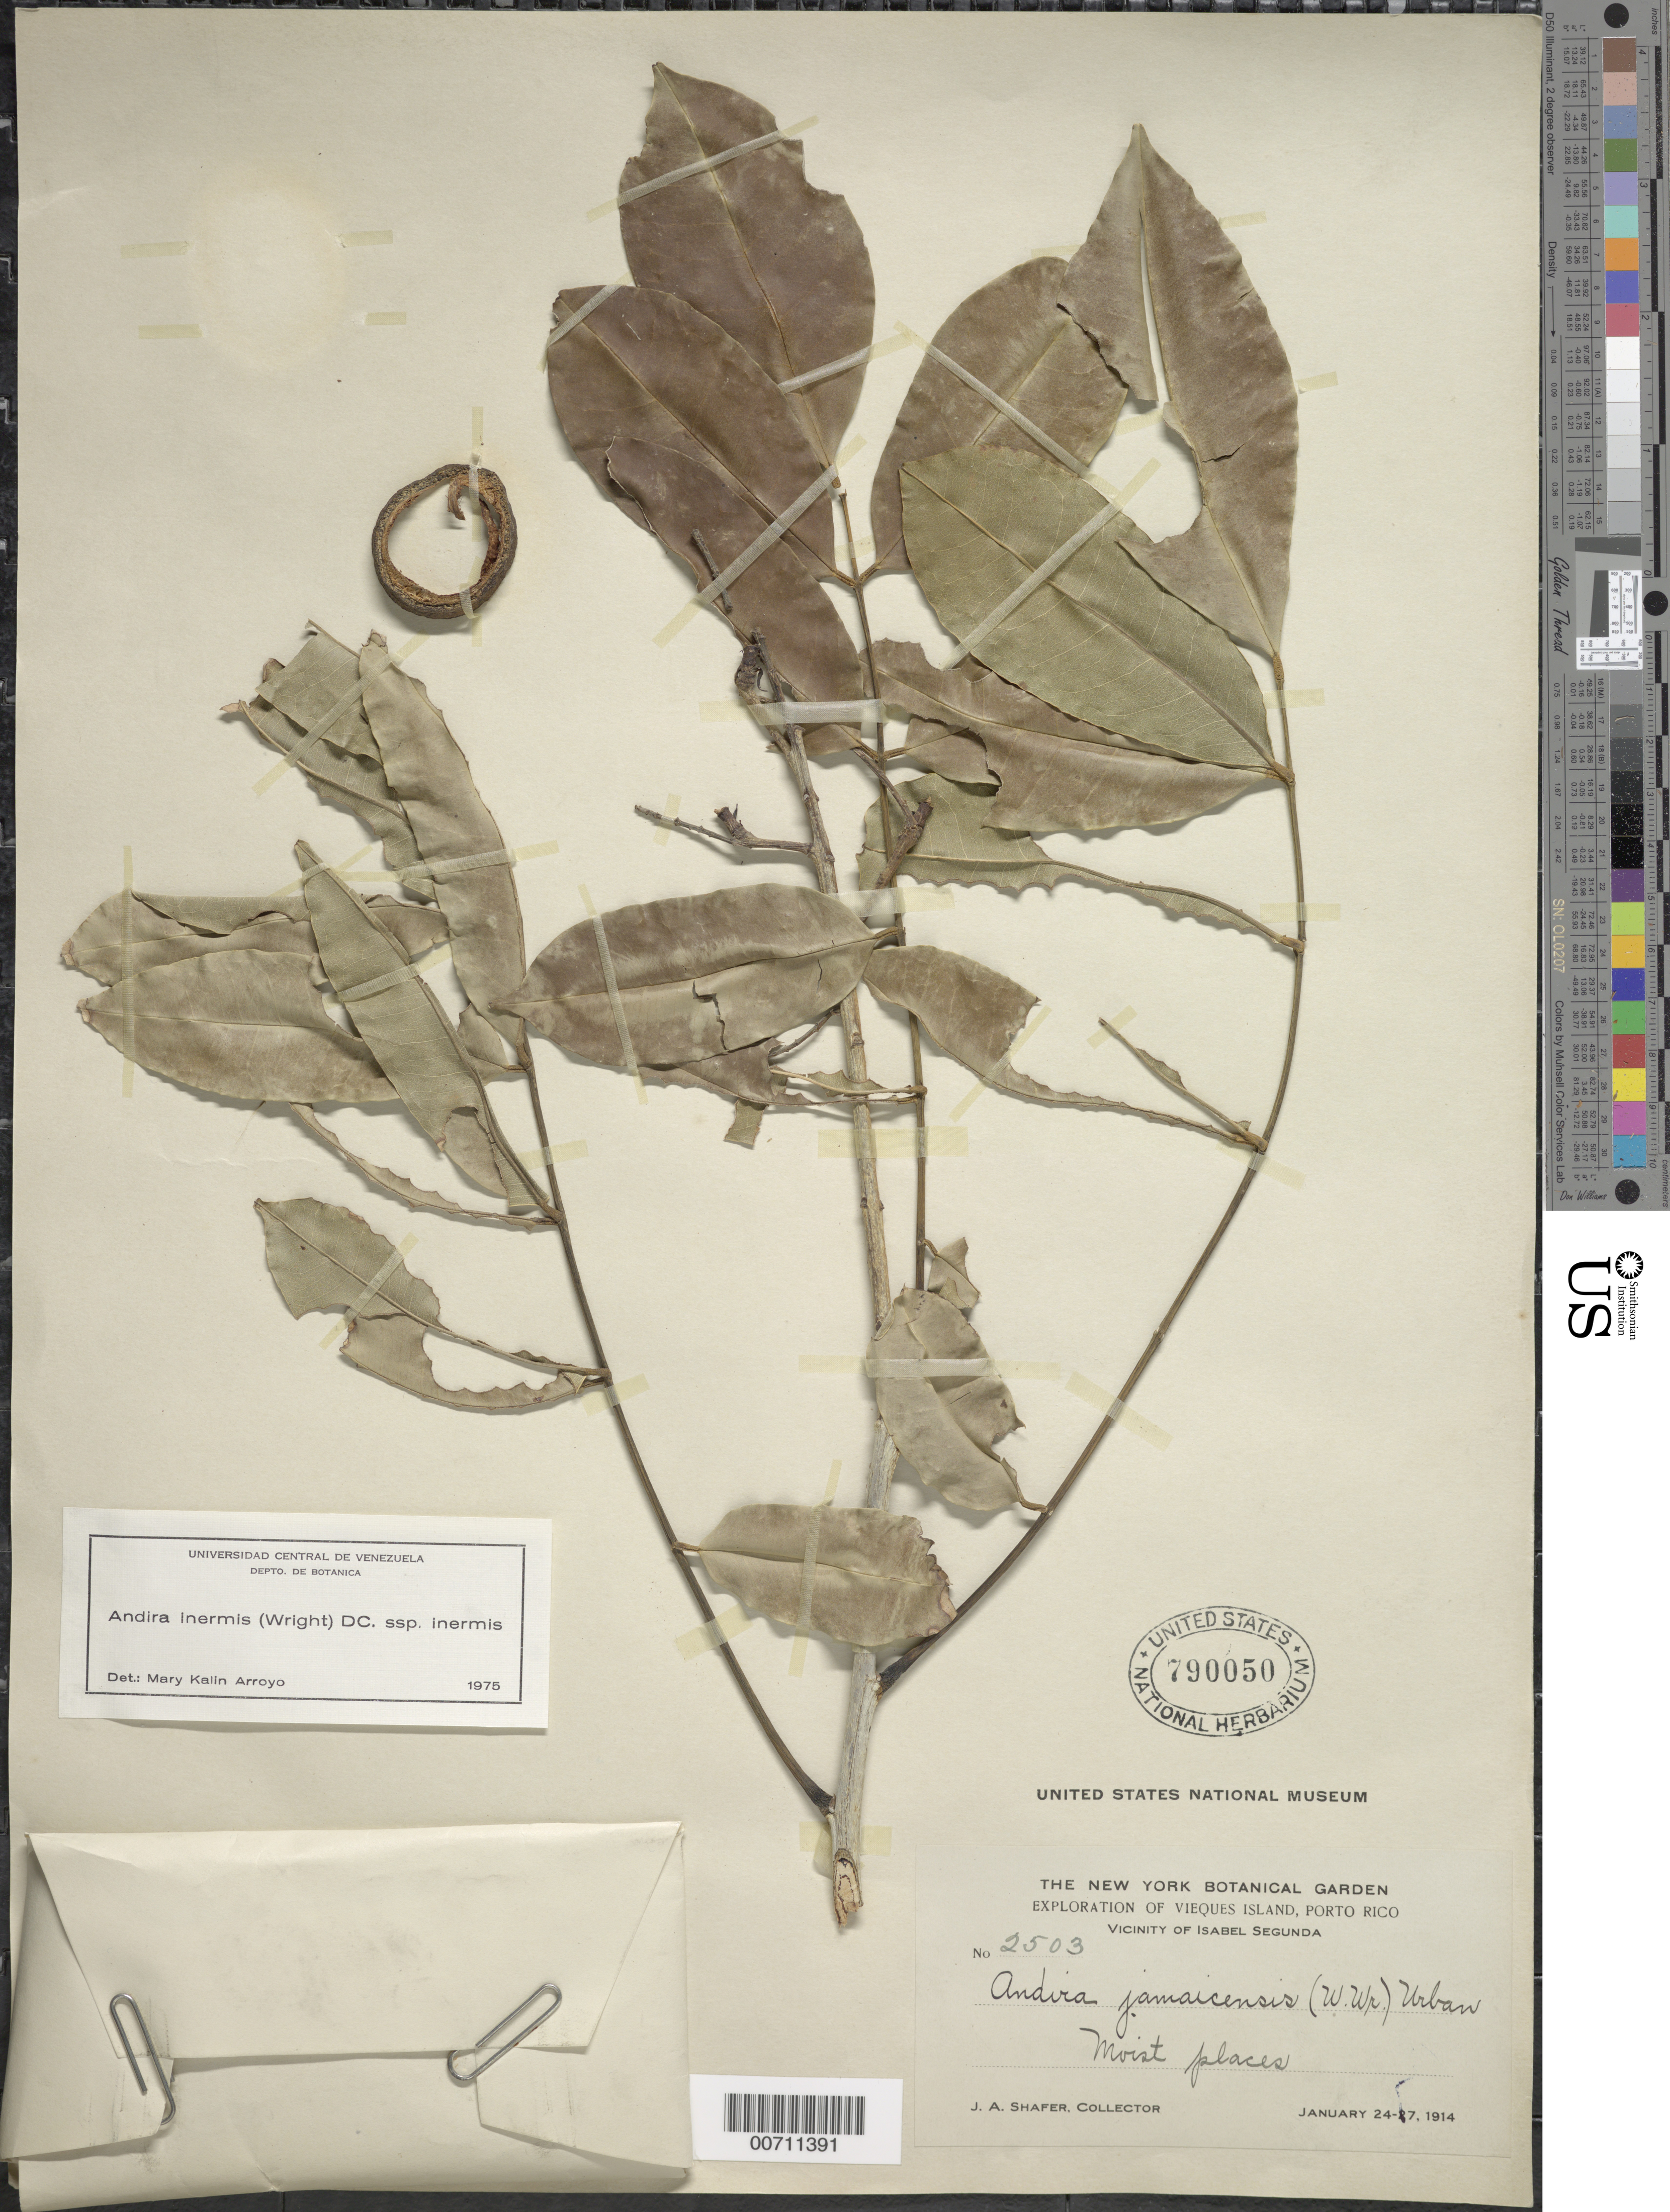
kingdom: Plantae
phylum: Tracheophyta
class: Magnoliopsida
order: Fabales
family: Fabaceae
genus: Andira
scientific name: Andira inermis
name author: (W. Wright) Kunth ex DC.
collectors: J. A. Shafer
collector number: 2503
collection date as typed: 24 Jan 1914 to 27 Jan 1914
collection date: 1914-01-24/1914-01-27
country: Puerto Rico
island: Vieques Island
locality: Isabel Segunda, vic of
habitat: Moist places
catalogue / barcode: US 790050